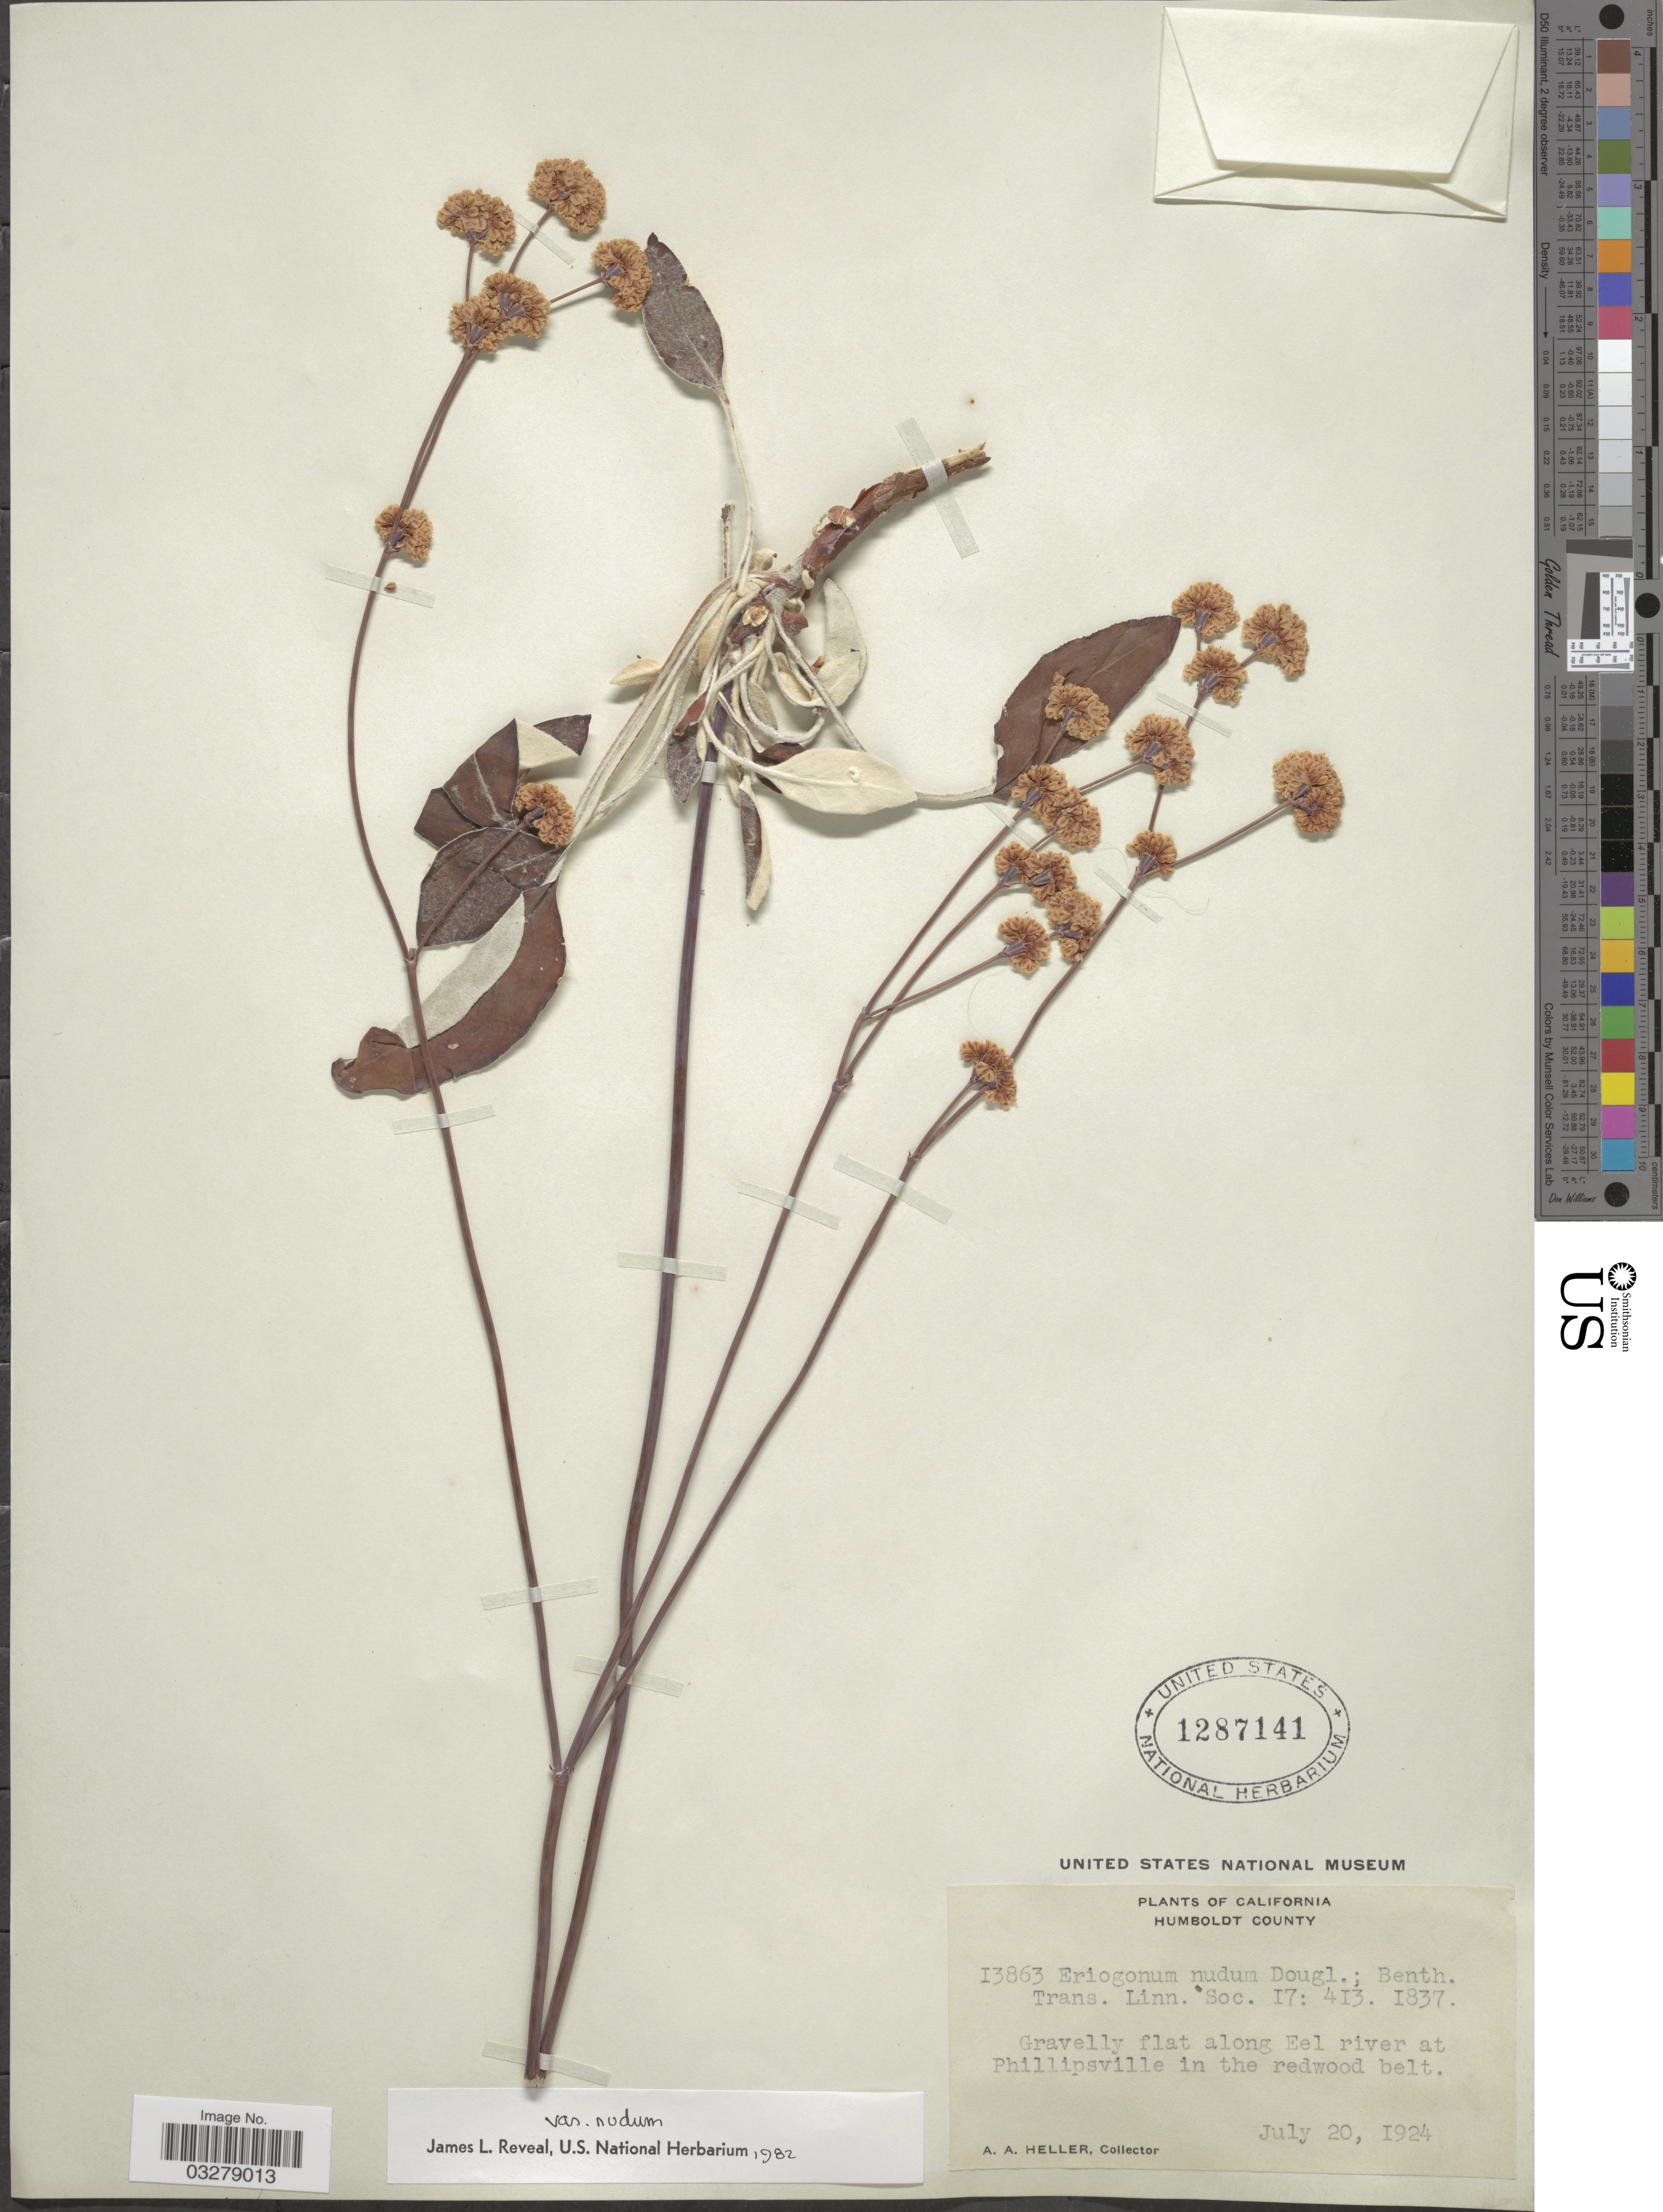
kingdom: Plantae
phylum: Tracheophyta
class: Magnoliopsida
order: Caryophyllales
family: Polygonaceae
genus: Eriogonum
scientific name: Eriogonum nudum var. nudum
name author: Douglas ex Benth.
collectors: A. A. Heller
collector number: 13863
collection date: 1924-07-20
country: United States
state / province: California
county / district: Humboldt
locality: Humboldt County, Gravelly flat along Eel river at Phillipsville in the redwood belt.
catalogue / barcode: US 1287141